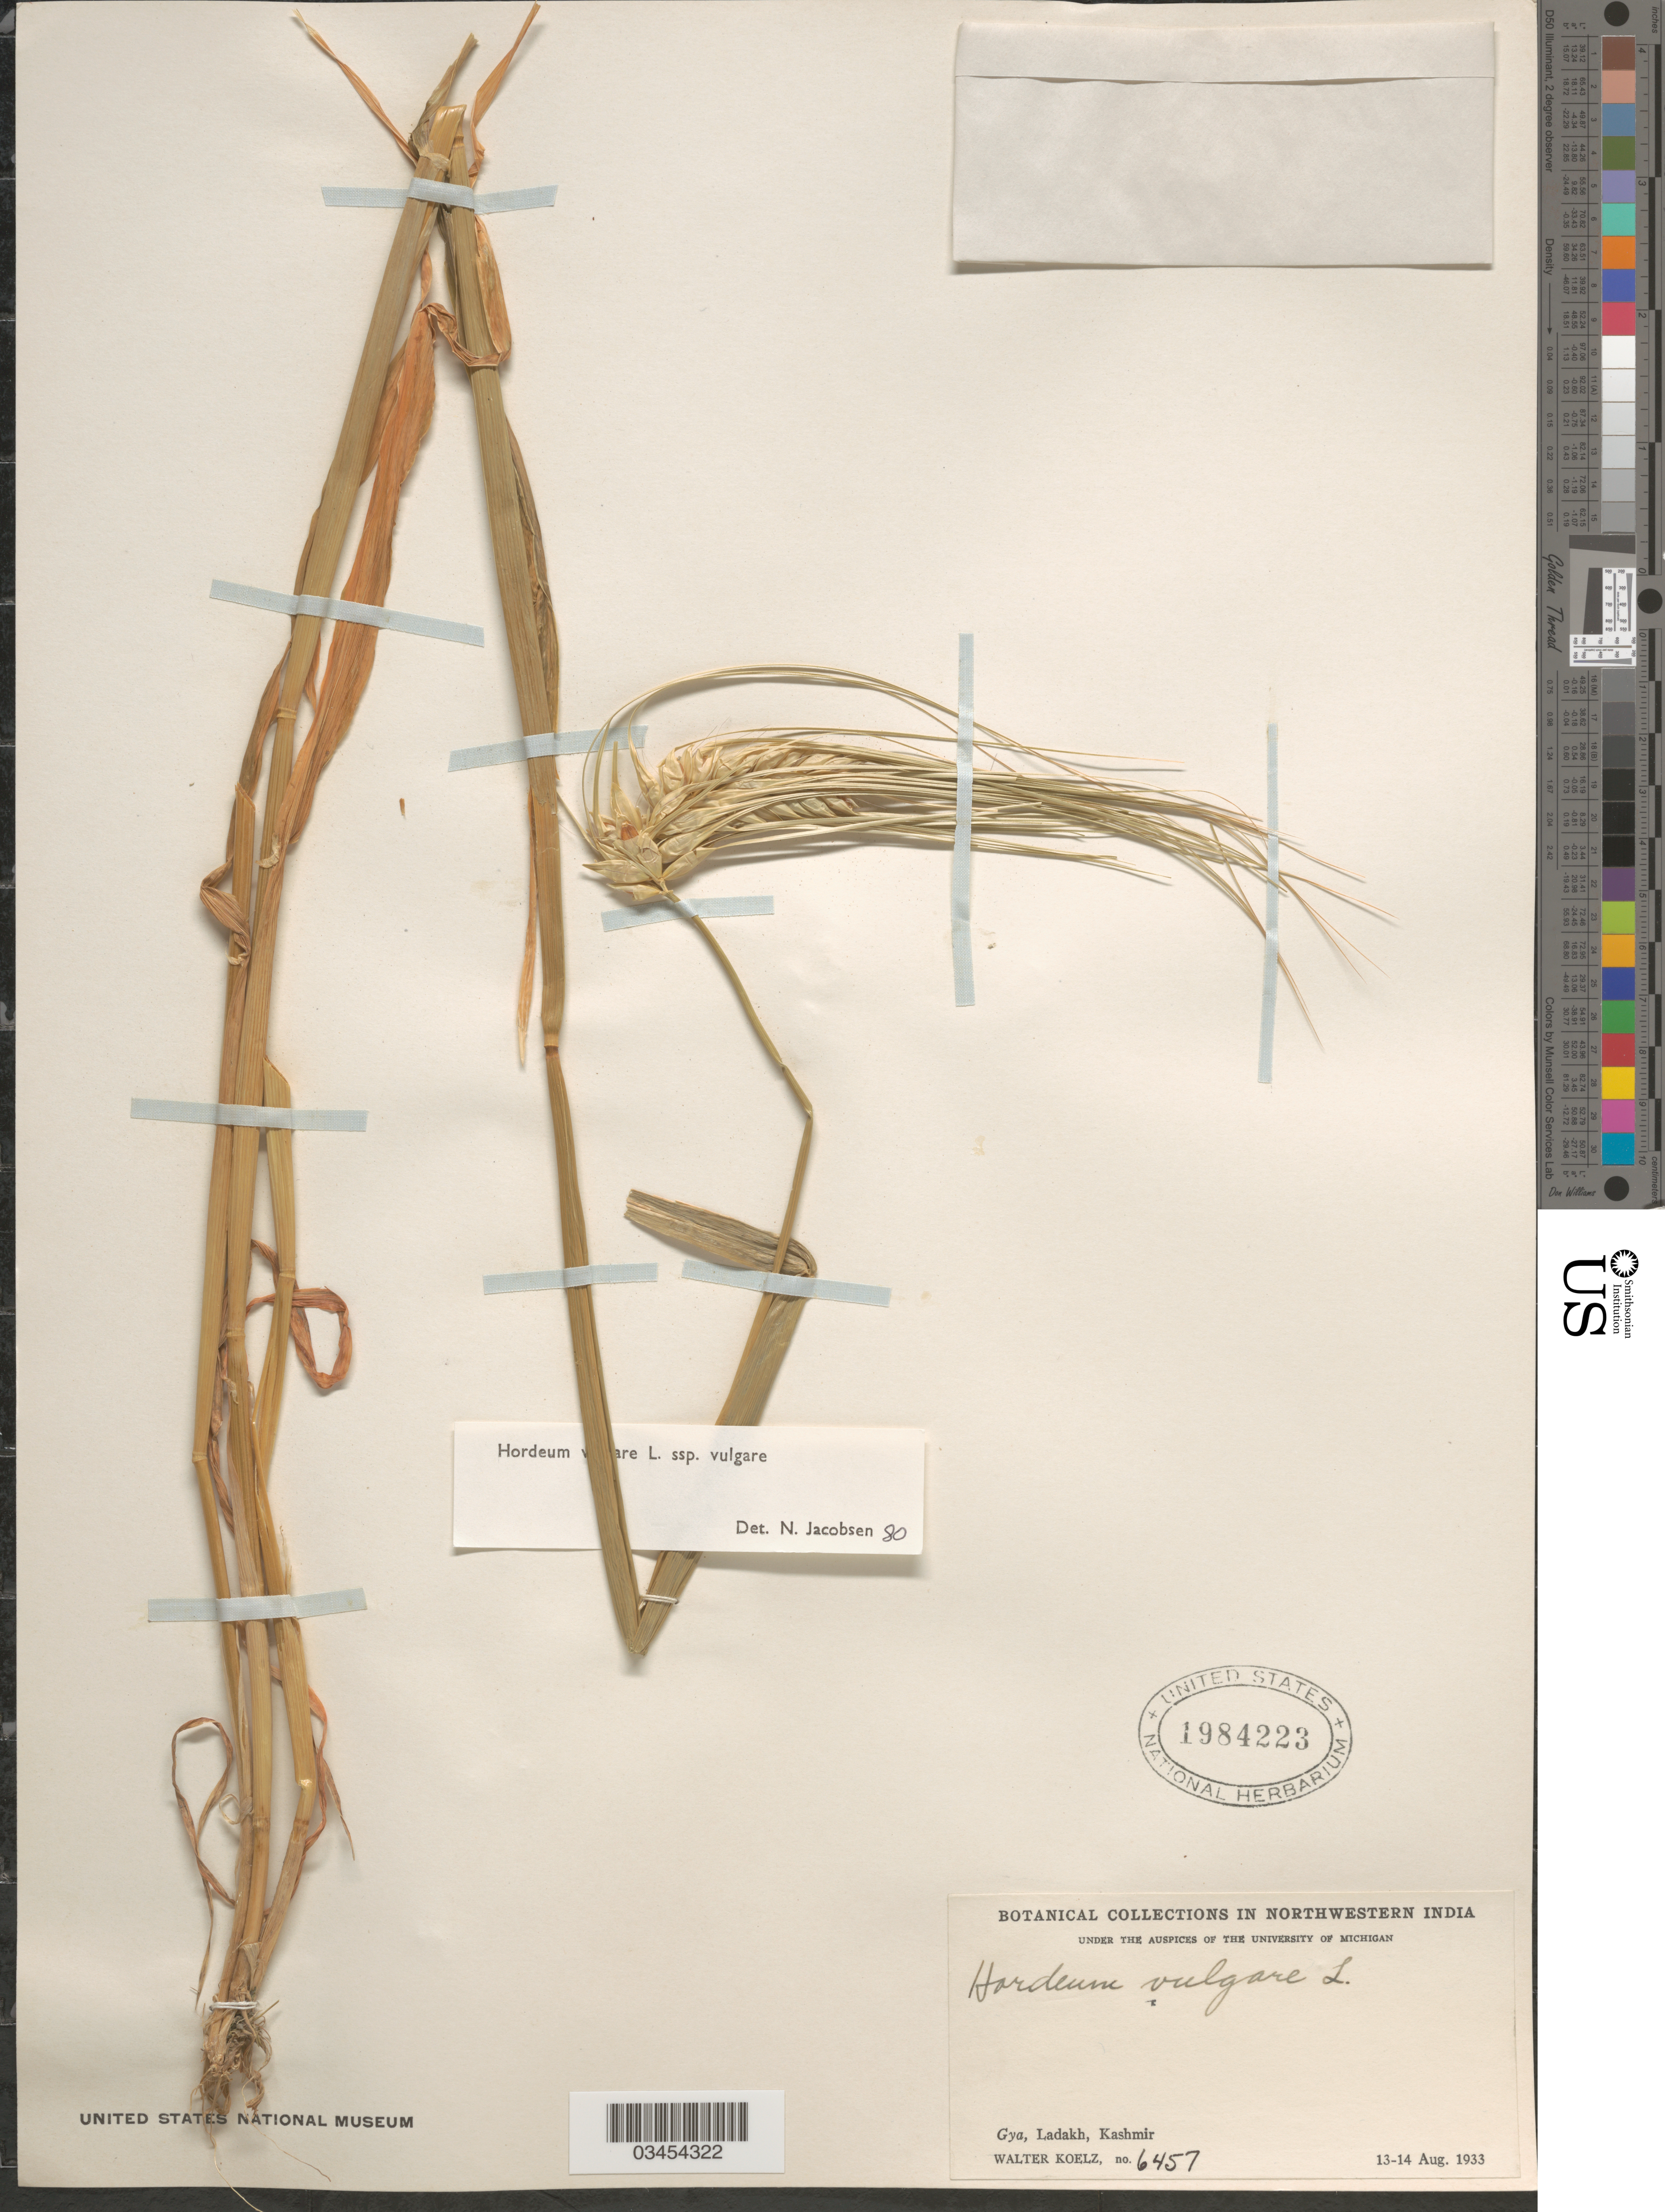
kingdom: Plantae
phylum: Tracheophyta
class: Liliopsida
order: Poales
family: Poaceae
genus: Hordeum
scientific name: Hordeum vulgare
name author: L.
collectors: W. N. Koelz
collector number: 6457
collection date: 1933-08-13/1933-08-14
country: India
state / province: Jammu and Kashmir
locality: Northwestern India. Gya, Ladakh, Kashmir.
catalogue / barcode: US 1984223